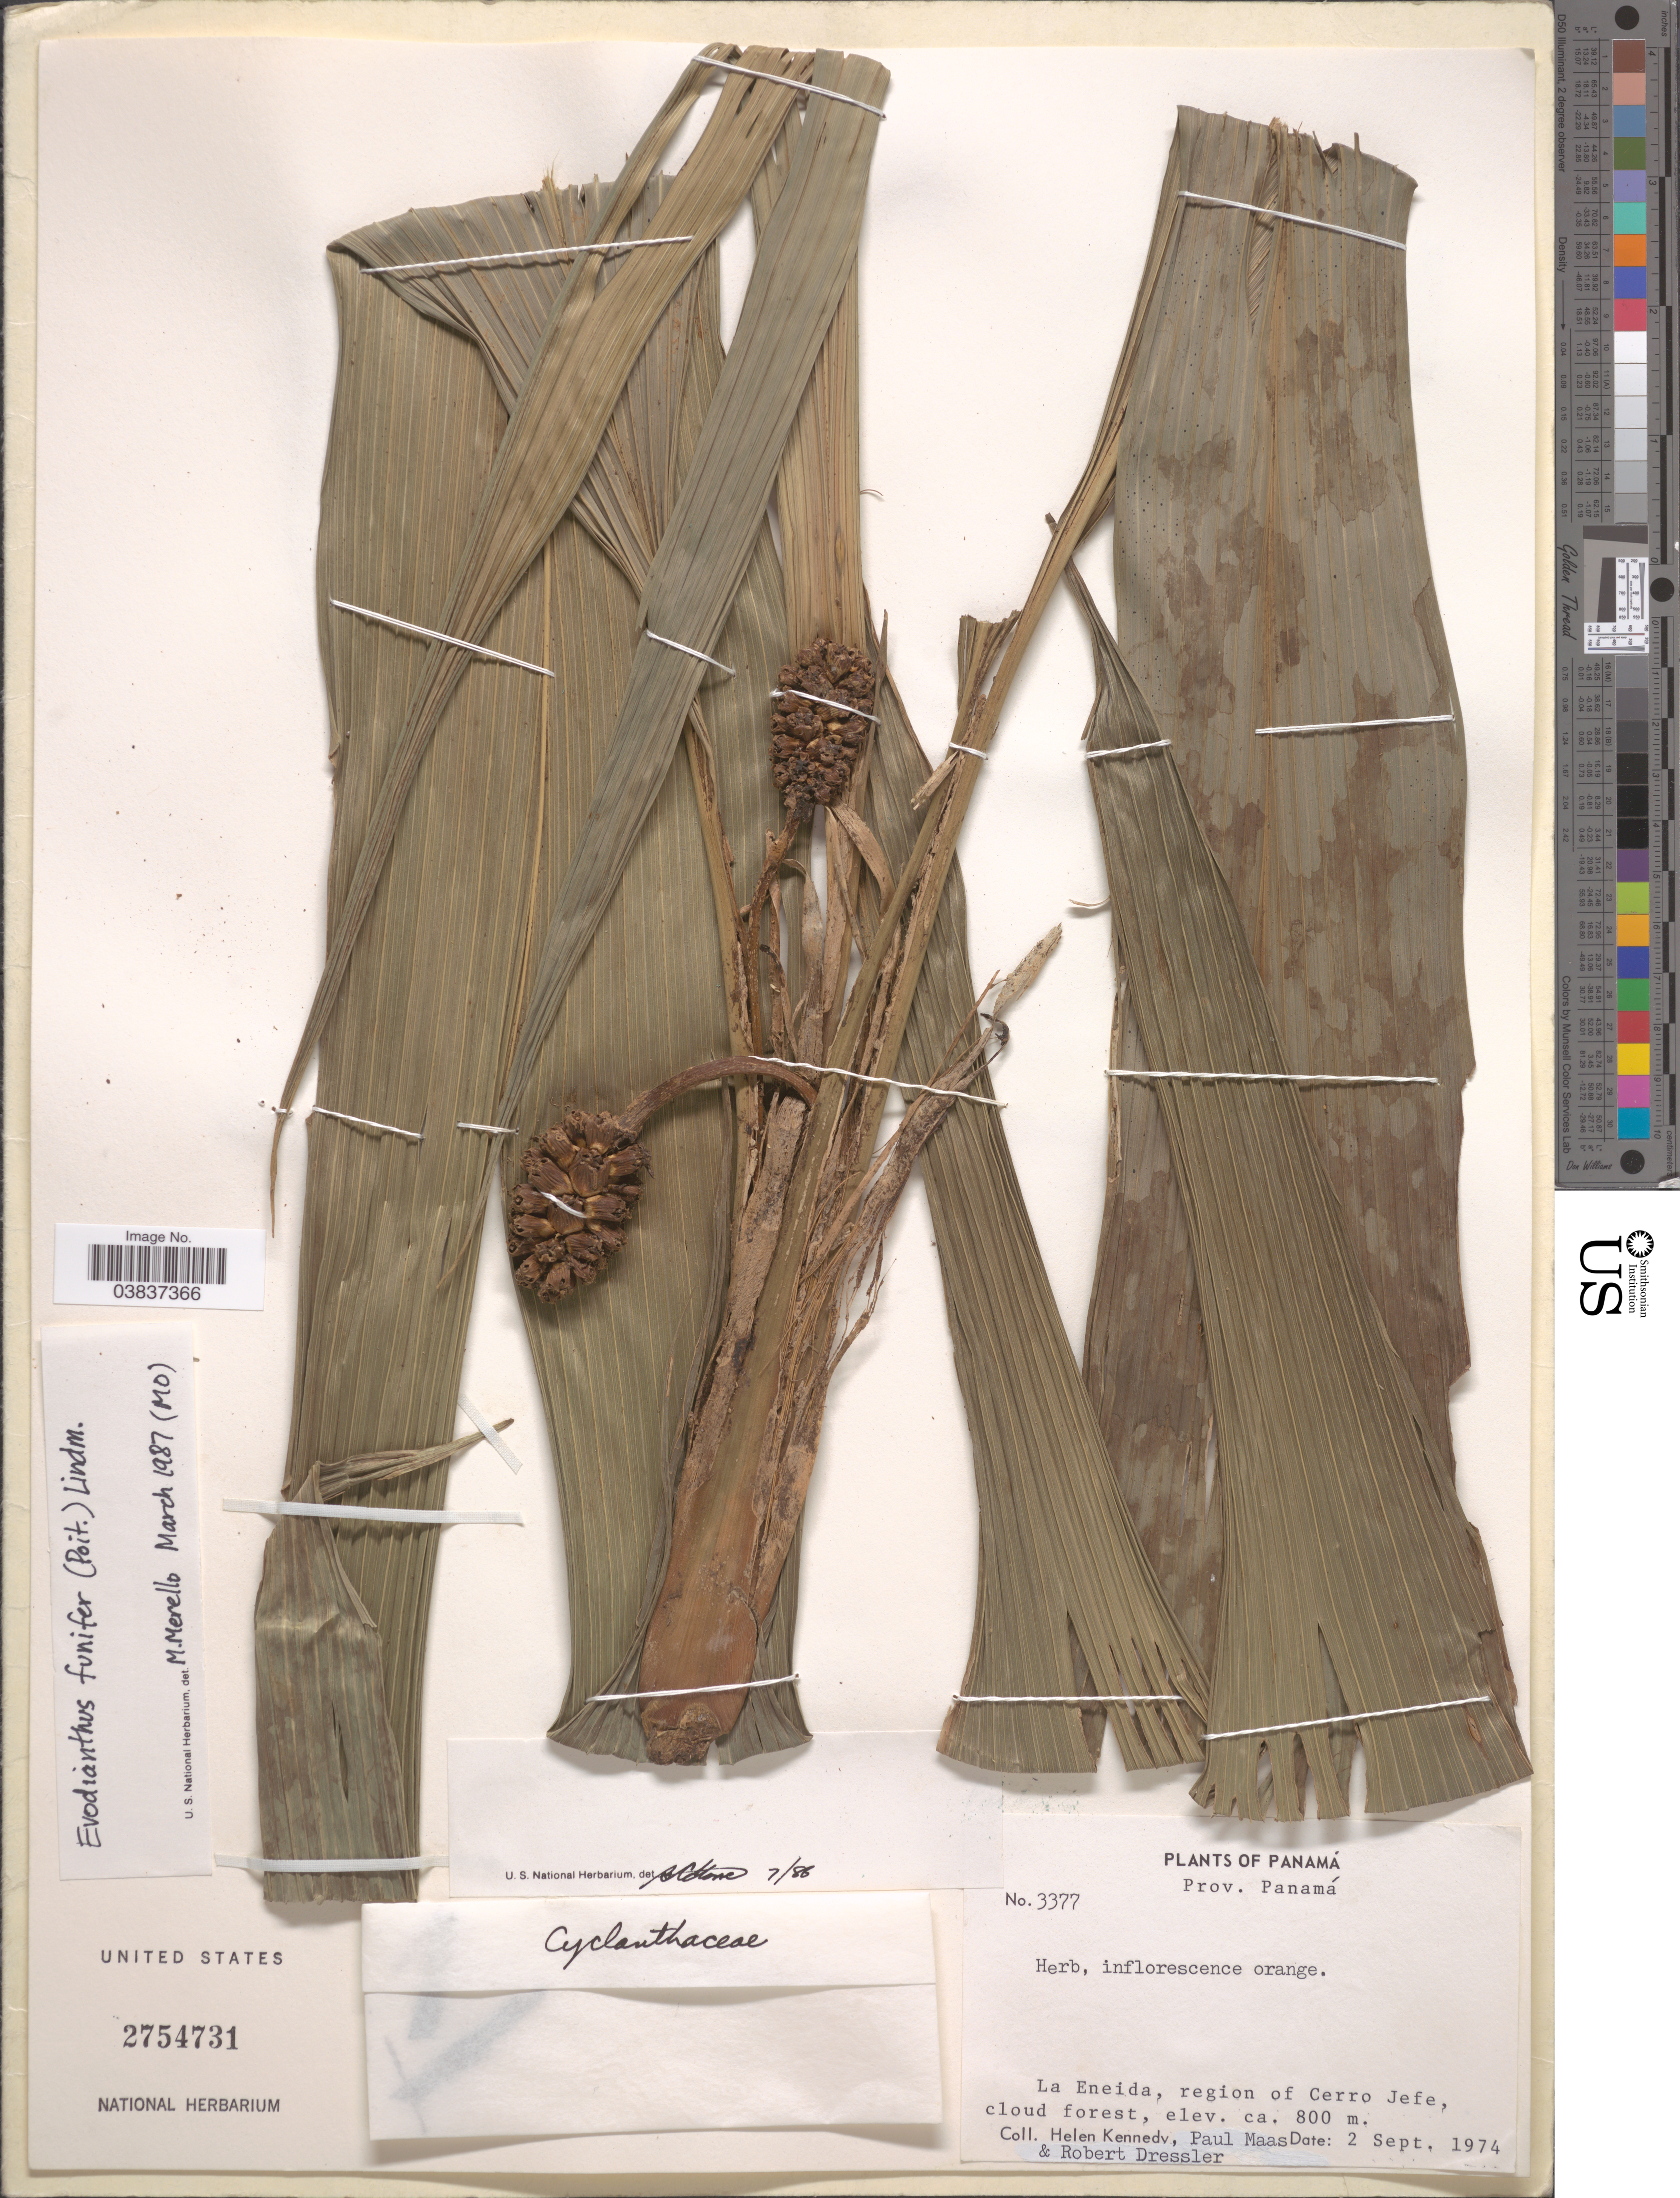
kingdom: Plantae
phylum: Tracheophyta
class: Liliopsida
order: Pandanales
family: Cyclanthaceae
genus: Evodianthus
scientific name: Evodianthus funifer subsp. funifer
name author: (Poit.) Lindm.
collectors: H. Kennedy, P. Maas & R. Dressler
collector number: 3377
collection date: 1974-09-02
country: Panama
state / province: Panamá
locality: La Eneida, region of Cerro Jefe.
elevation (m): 800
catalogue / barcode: US 2754731